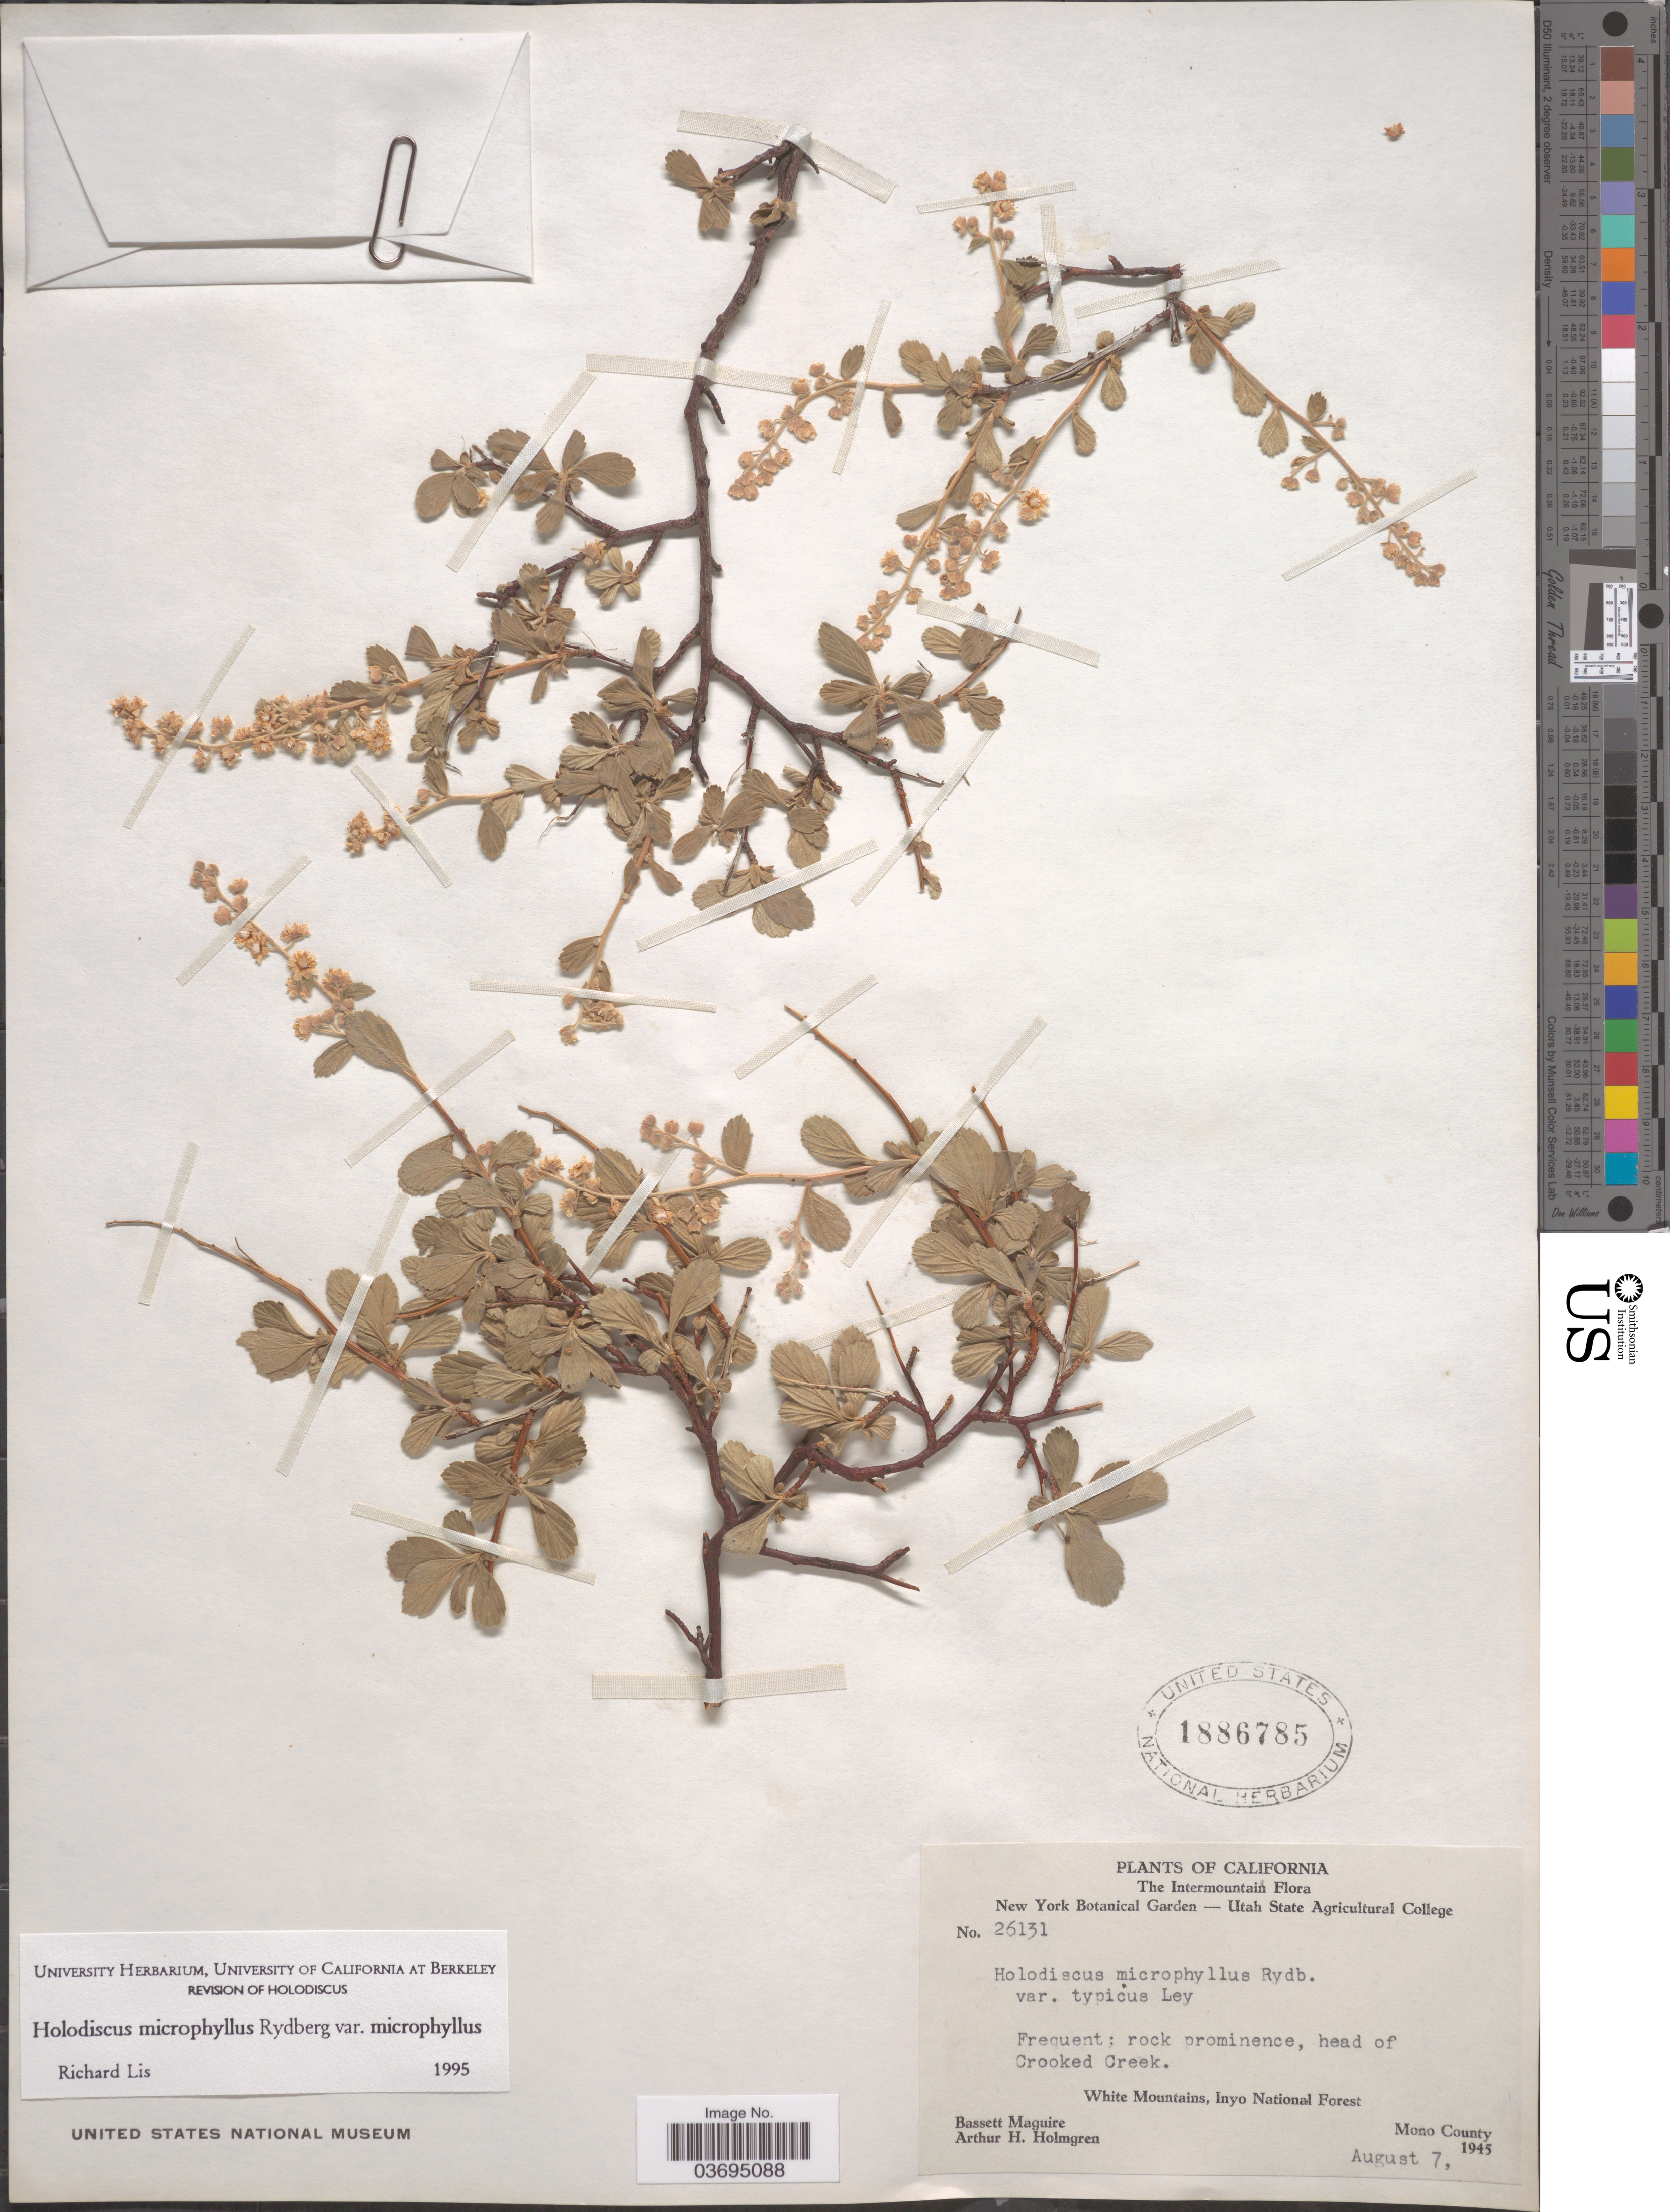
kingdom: Plantae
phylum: Tracheophyta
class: Magnoliopsida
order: Rosales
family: Rosaceae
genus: Holodiscus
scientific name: Holodiscus discolor var. microphyllus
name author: (Rydb.) Jeps.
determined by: Strong, Mark T., (BOT), Smithsonian Institution - National Museum of Natural History (UNITED STATES)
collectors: B. Maguire & A. H. Holmgren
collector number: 26131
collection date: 1945-08-07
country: United States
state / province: California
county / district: Mono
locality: The Intermountain. Head of Crooked Creek. White Mountains, Inyo National Forest. Mono County.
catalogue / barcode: US 1886785